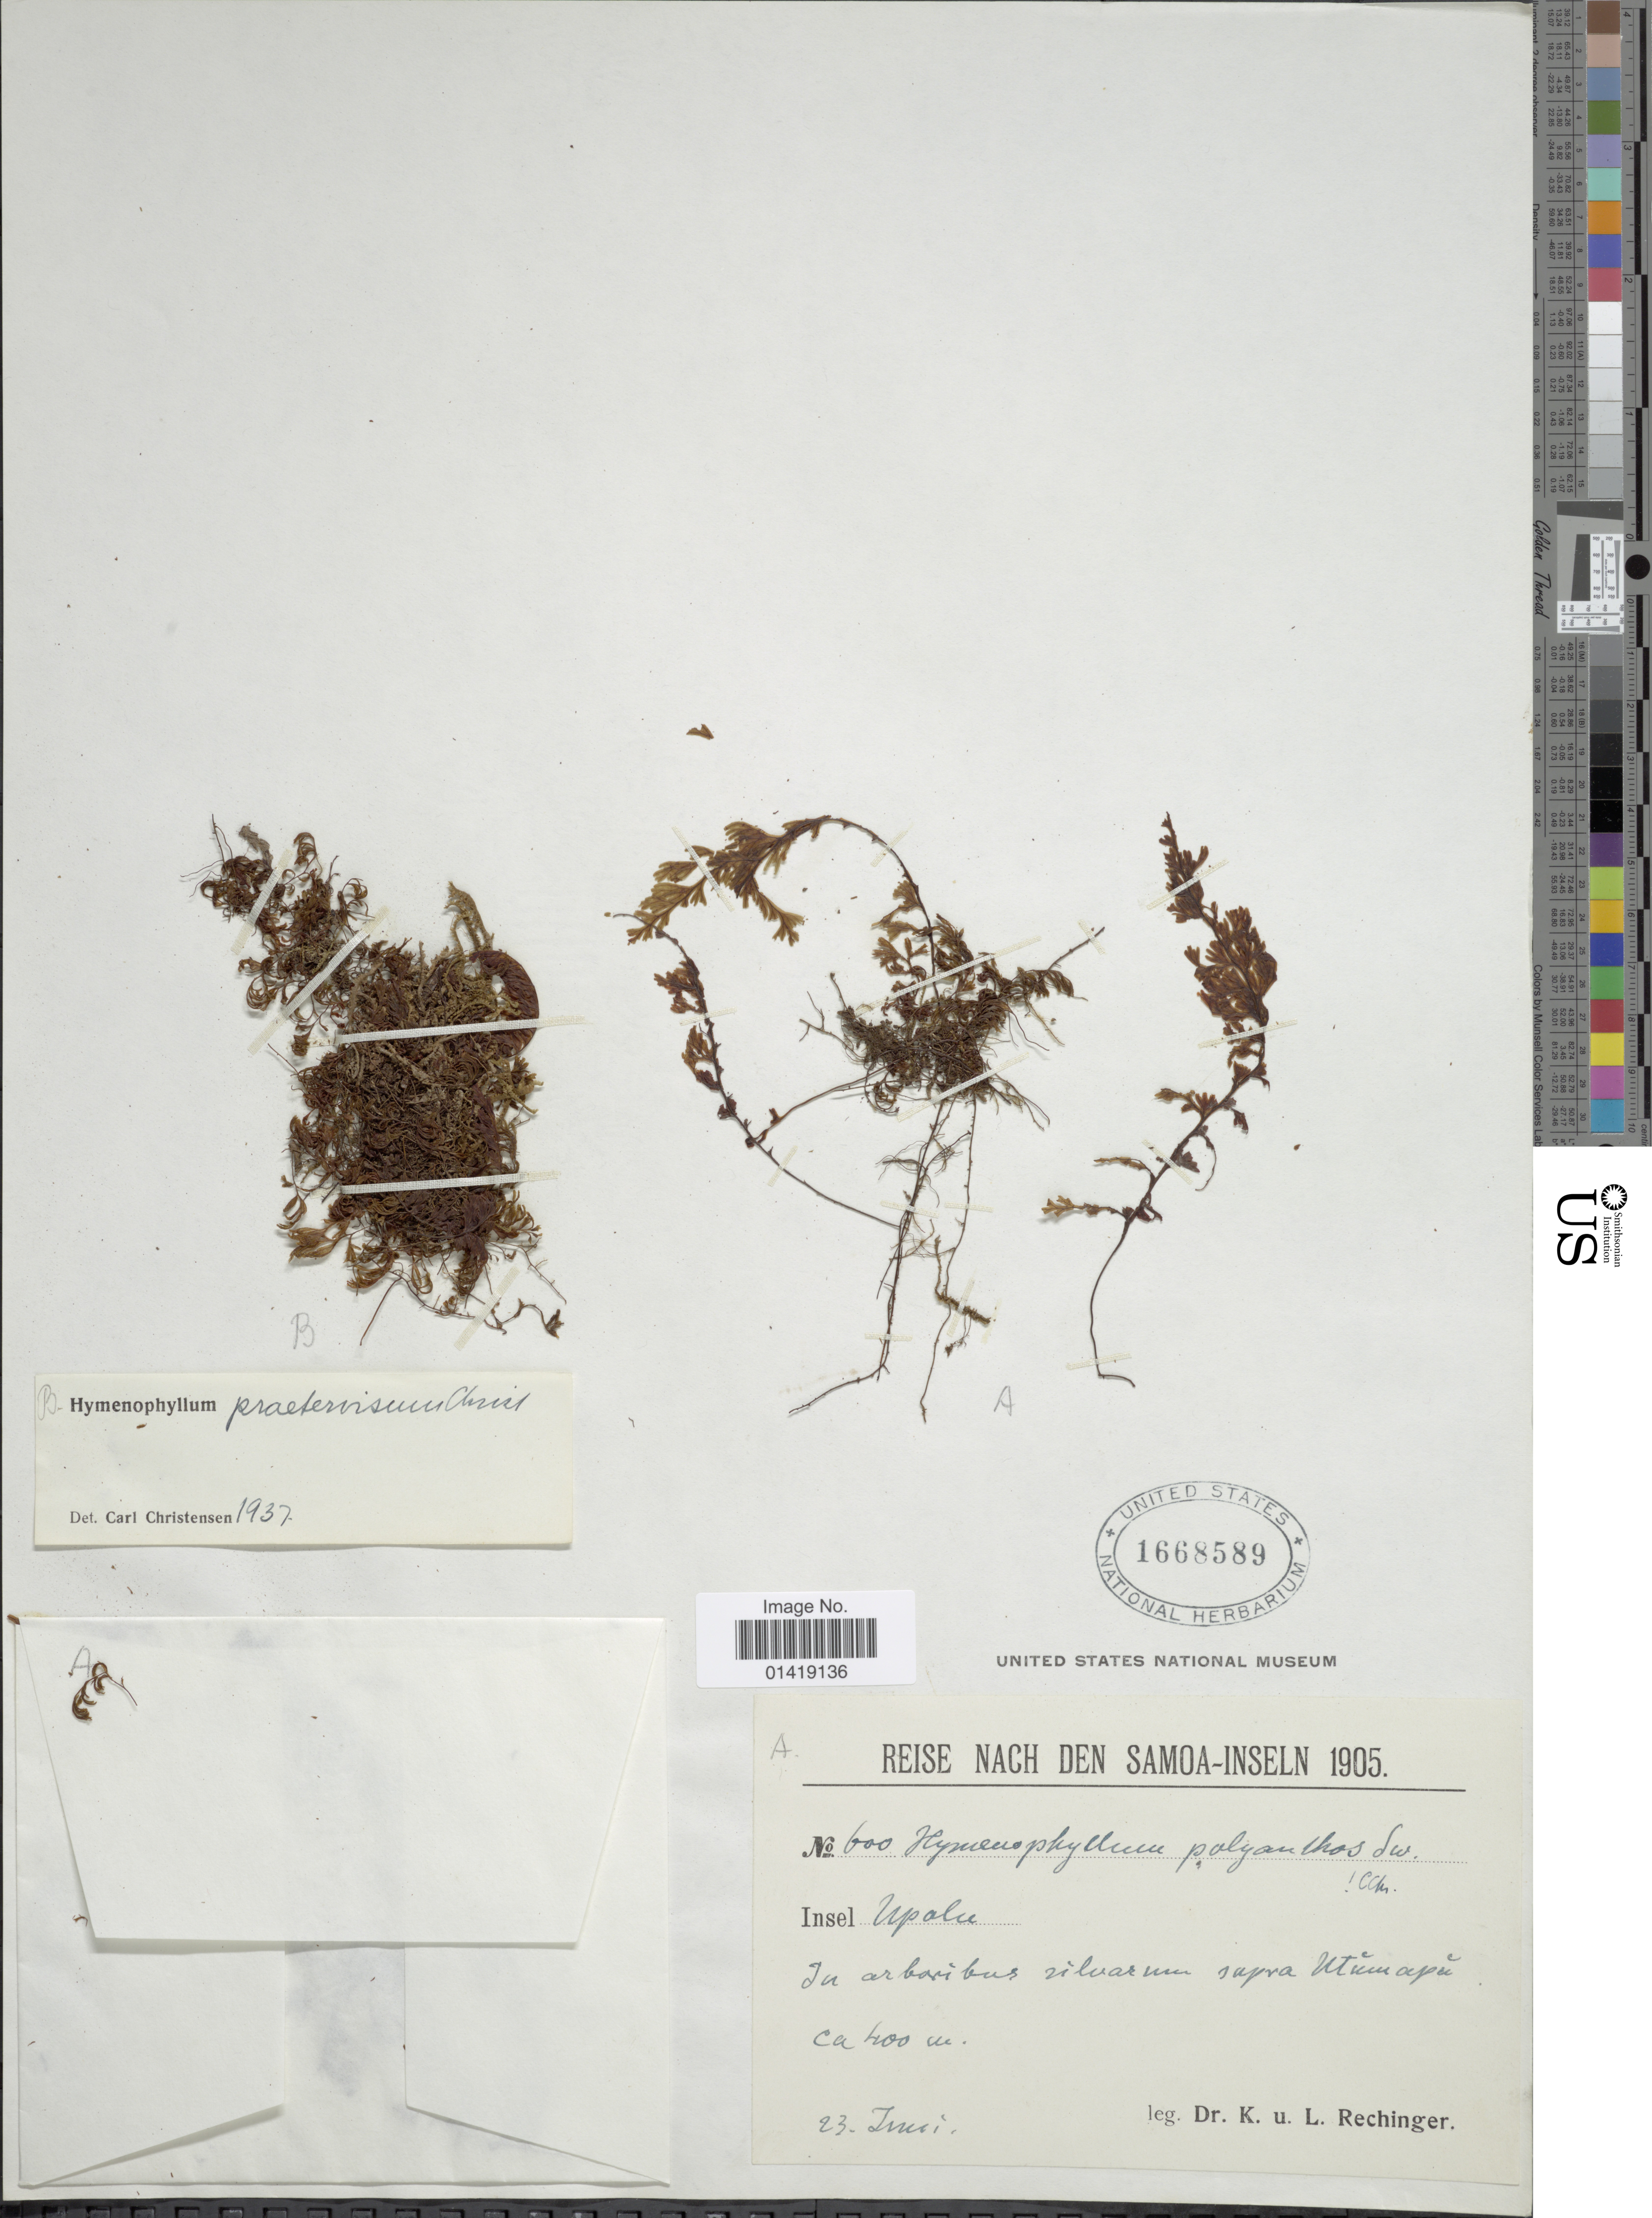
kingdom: Plantae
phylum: Tracheophyta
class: Polypodiopsida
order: Hymenophyllales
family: Hymenophyllaceae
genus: Hymenophyllum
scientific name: Hymenophyllum praetervisum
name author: Ching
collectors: K. Rechinger & L. Rechinger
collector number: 600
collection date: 1905-06-23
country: Samoa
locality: Insel Upolu in arbosibus silvarum sapra Utumapu [interpreted]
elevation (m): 400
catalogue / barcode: US 1668589